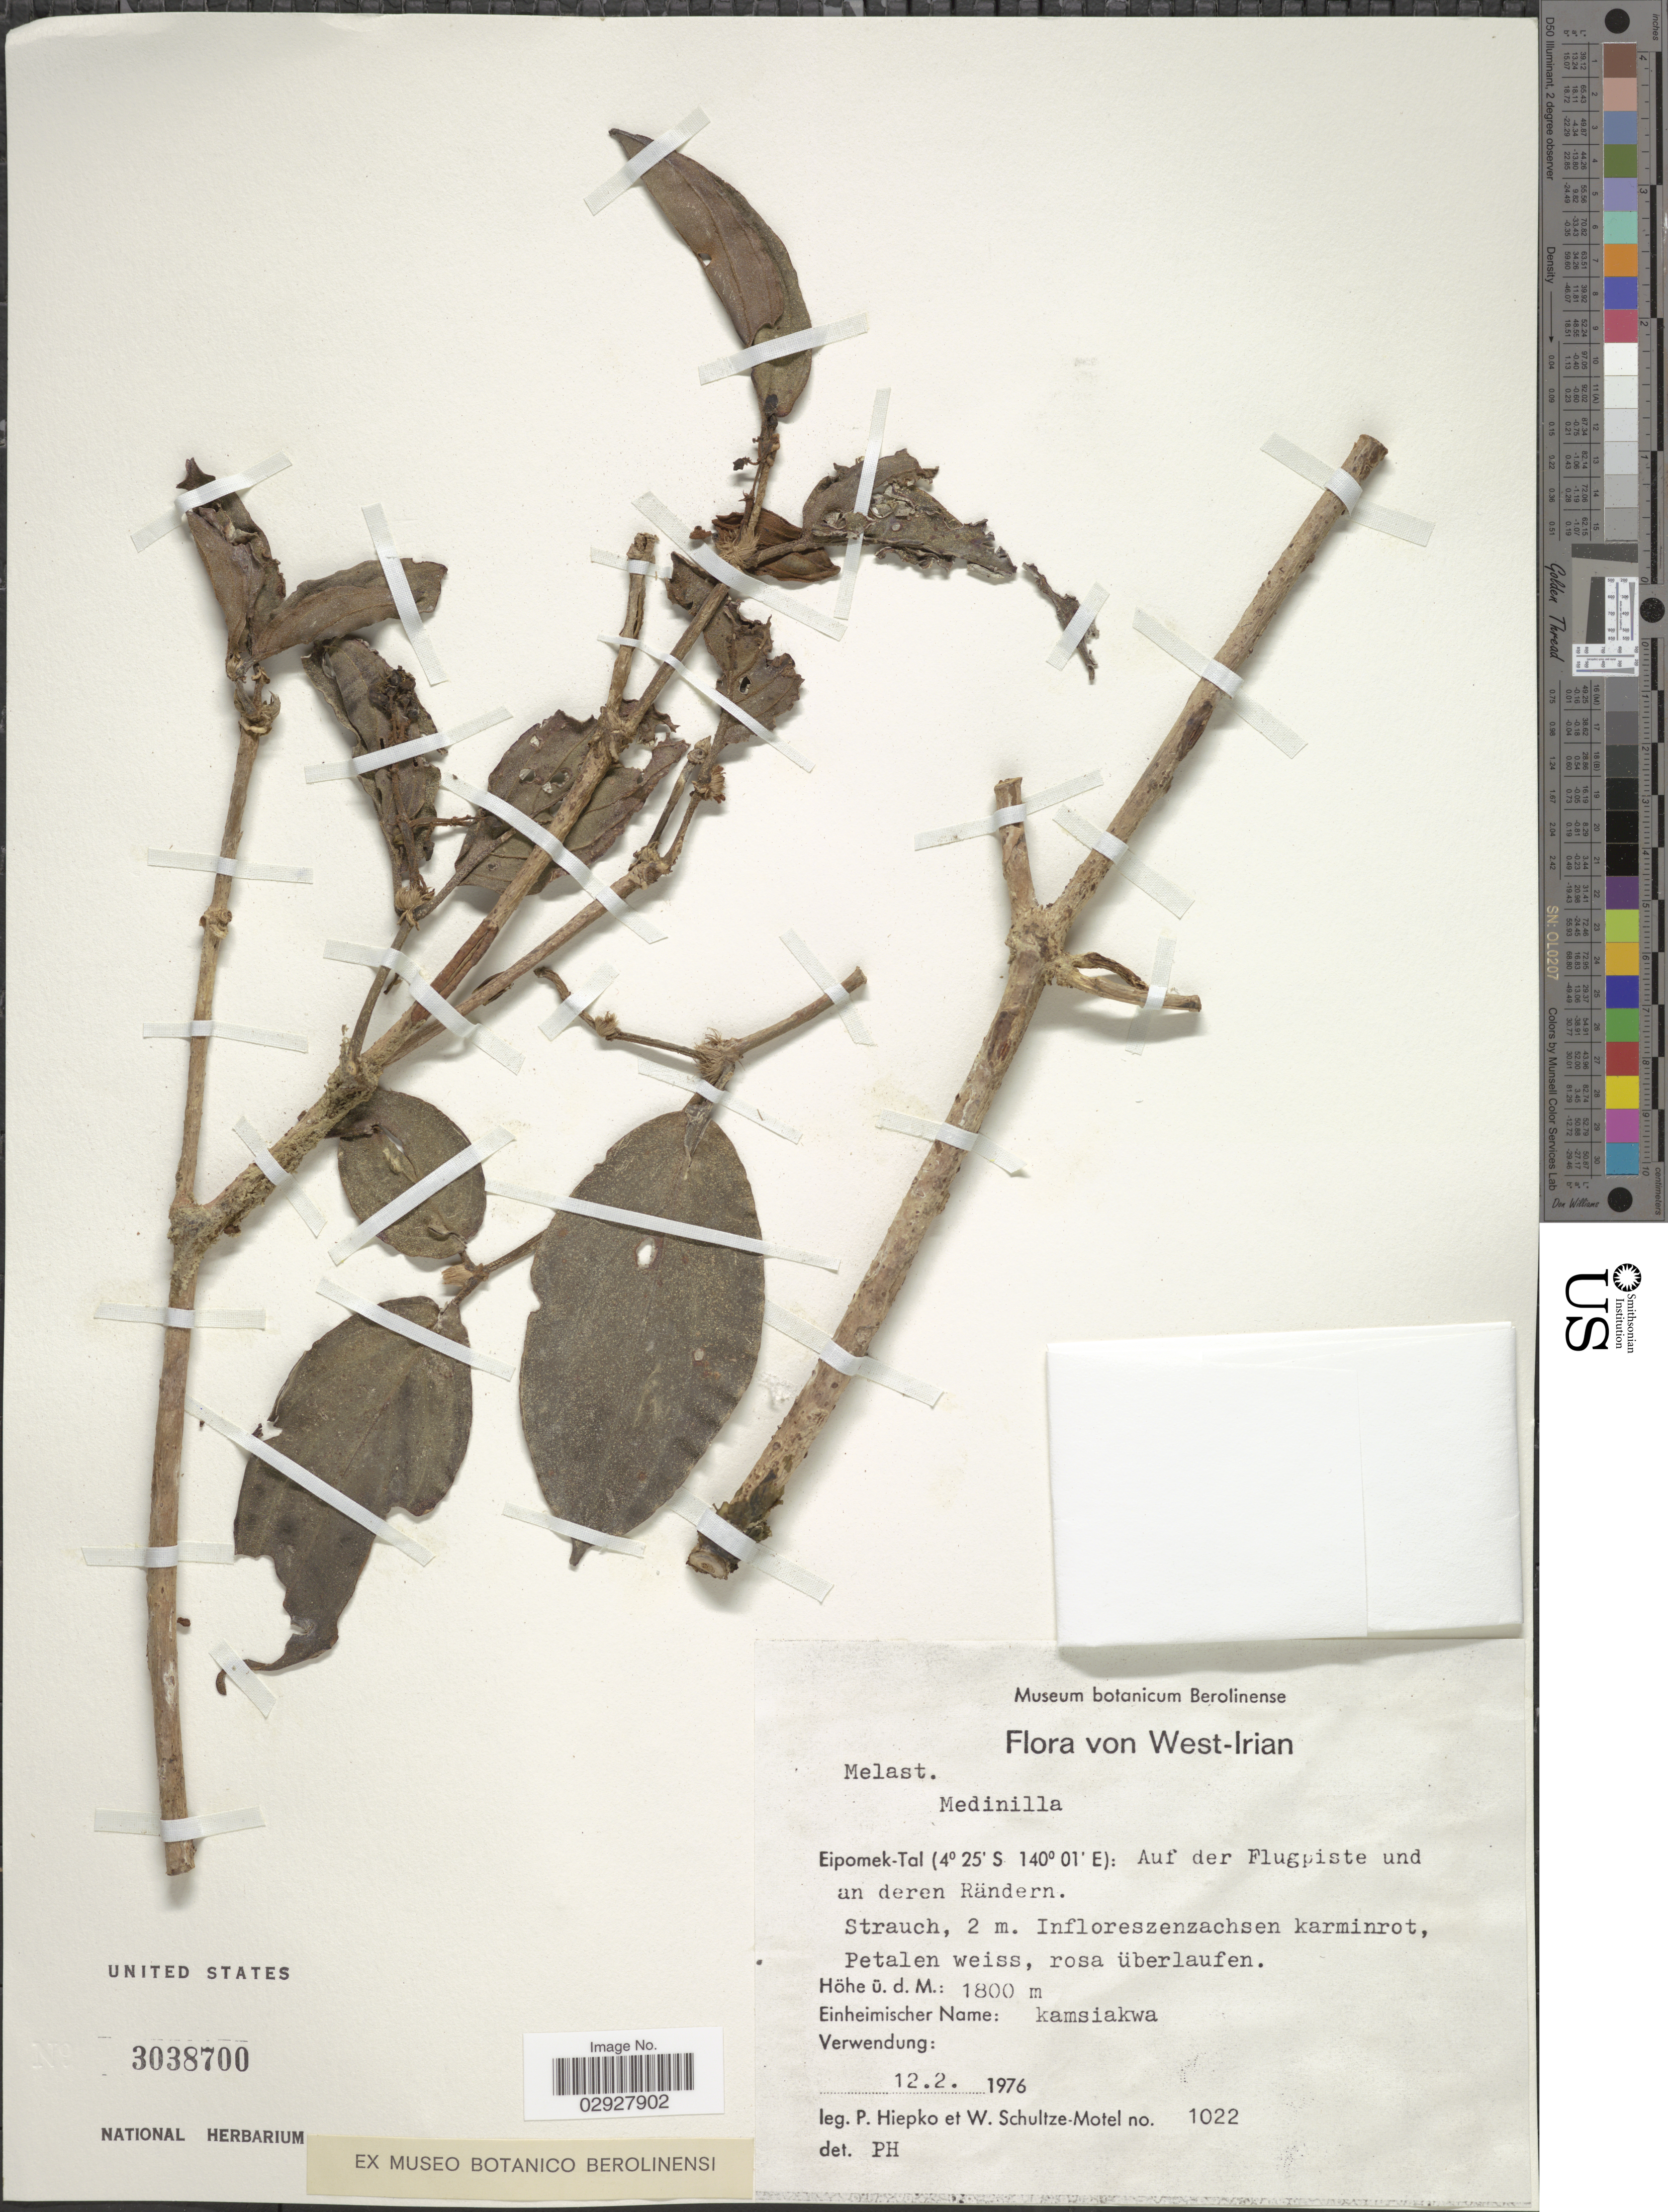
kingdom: Plantae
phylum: Tracheophyta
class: Magnoliopsida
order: Myrtales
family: Melastomataceae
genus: Medinilla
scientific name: Medinilla sp.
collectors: P. H. Hiepko & W. Schultze-Motel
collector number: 1022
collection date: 1976-02-12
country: Indonesia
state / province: Papua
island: New Guinea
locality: West Irian, Eipomek-Tal: Auf der Flugpiste und an deren Rändern.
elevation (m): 1800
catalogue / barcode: US 3038700